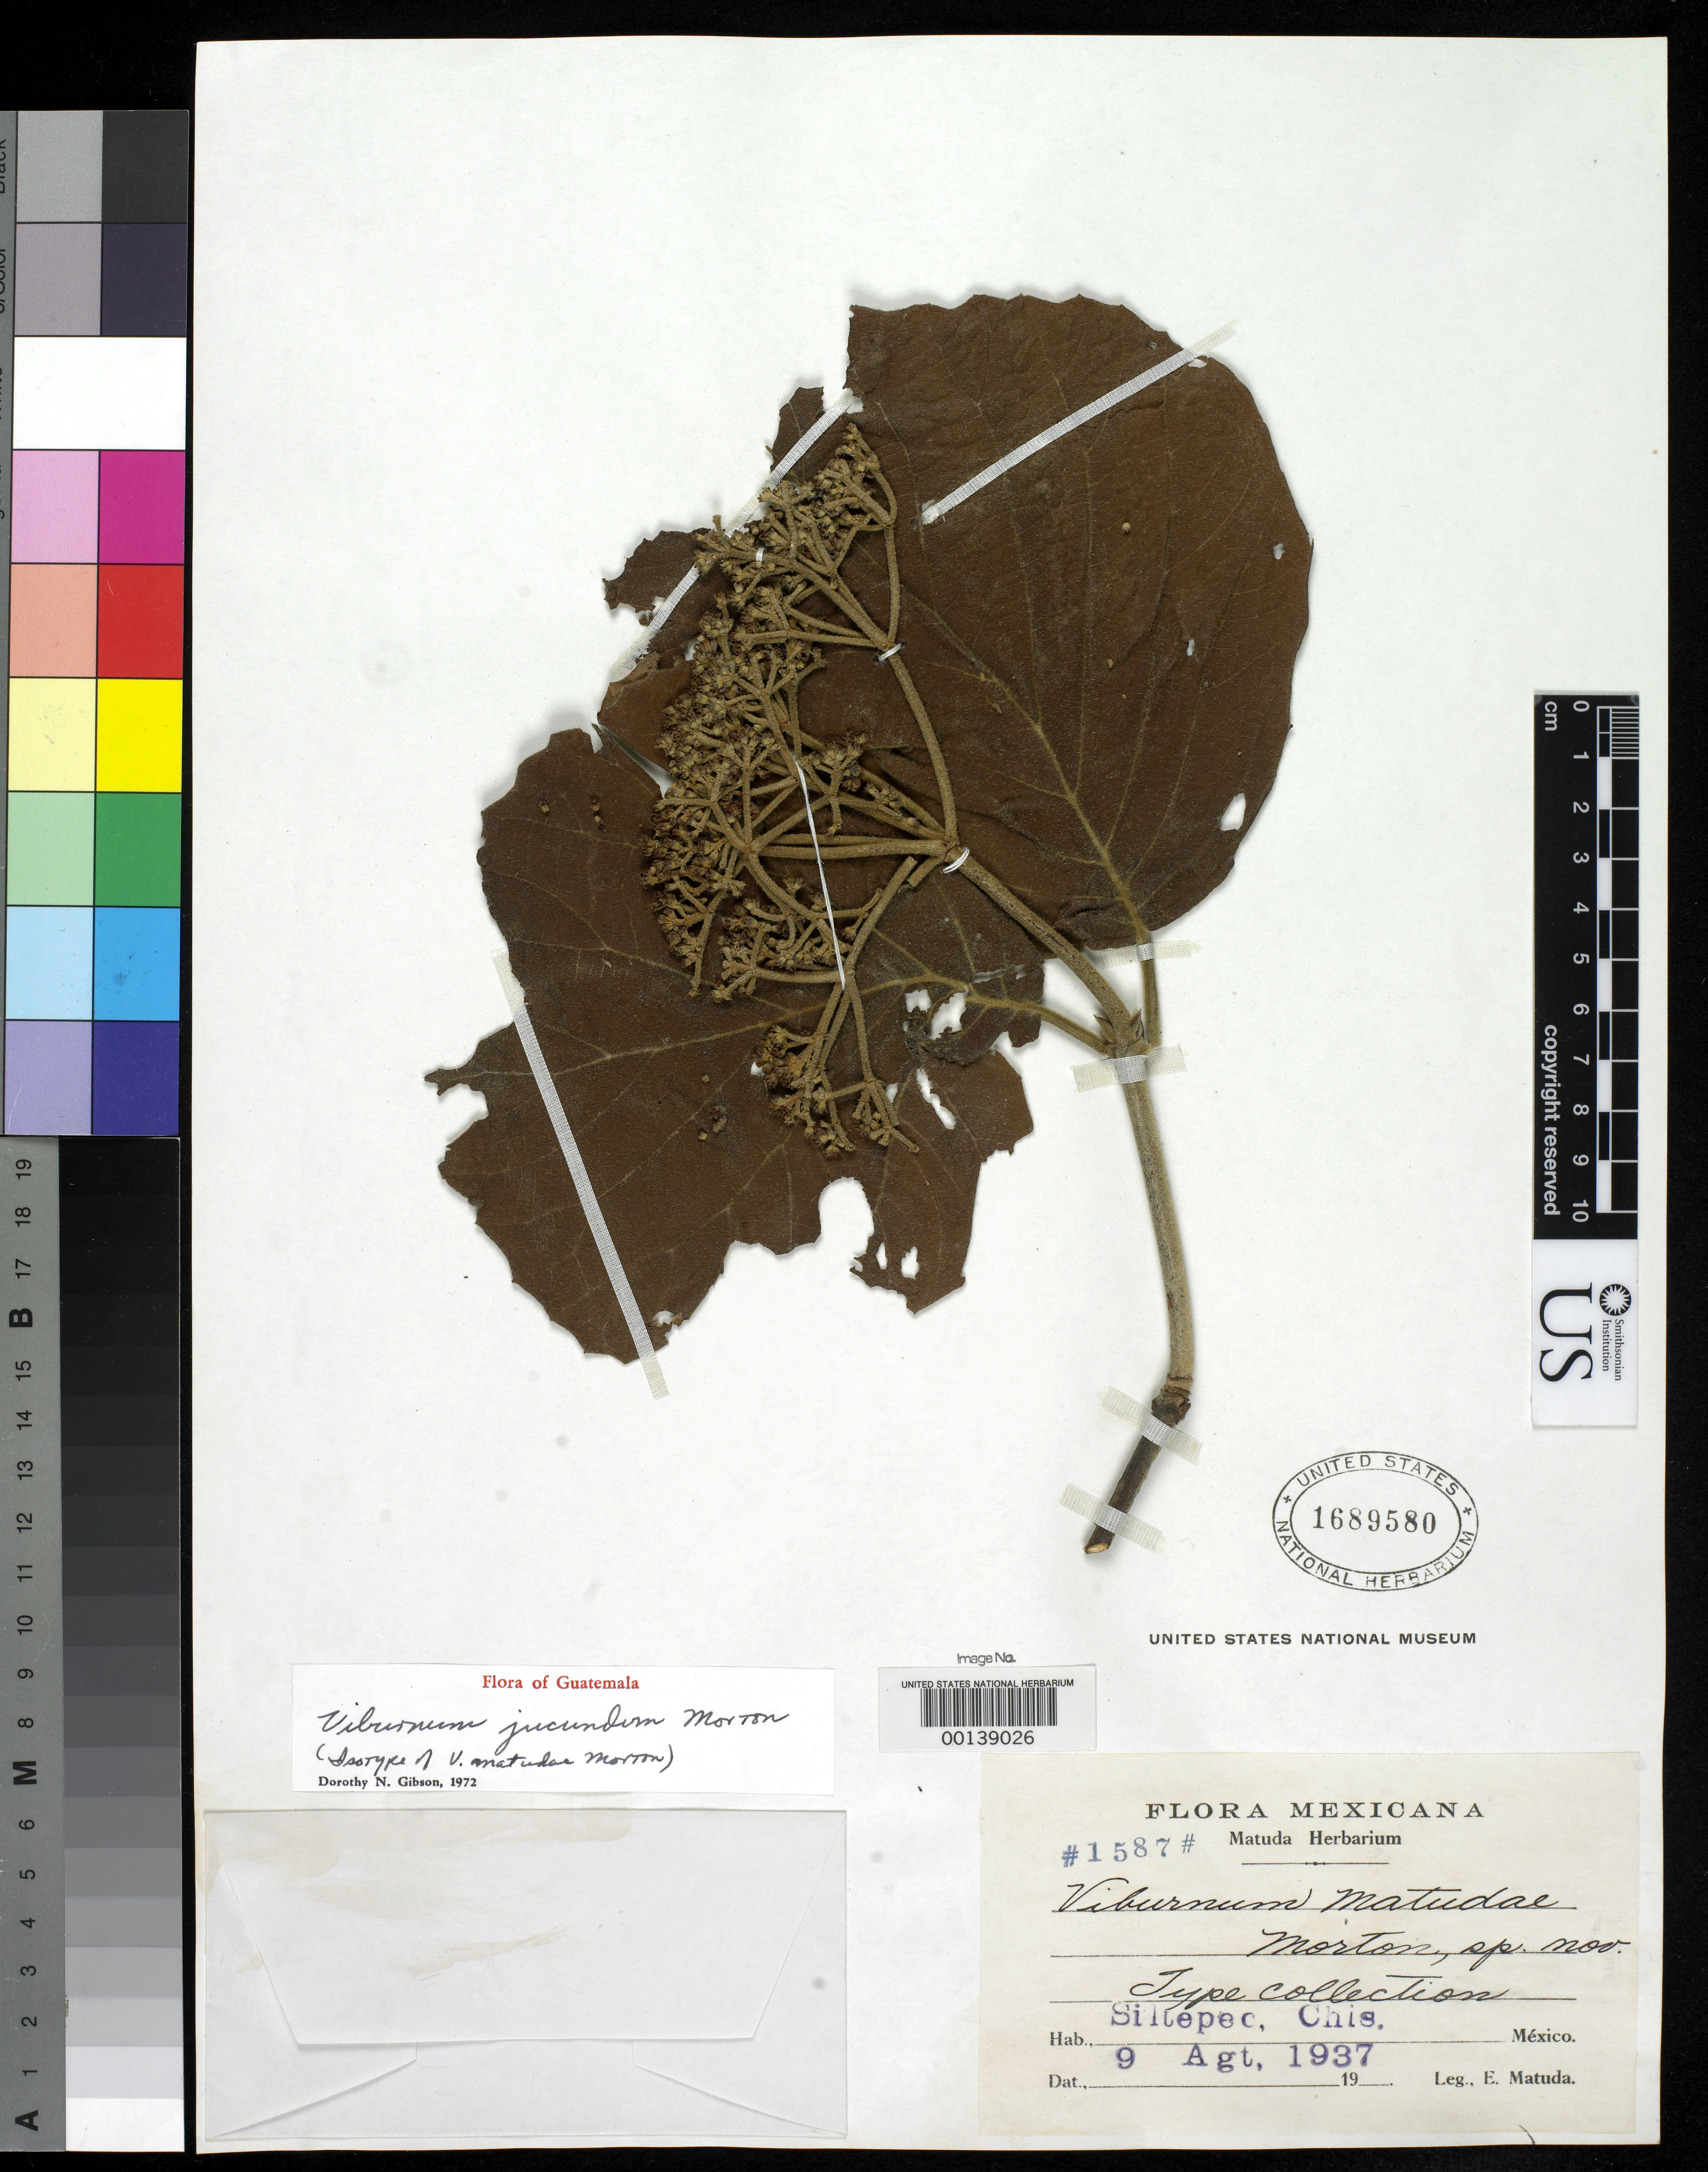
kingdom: Plantae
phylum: Tracheophyta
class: Magnoliopsida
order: Dipsacales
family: Viburnaceae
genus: Viburnum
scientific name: Viburnum matudae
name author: C.V. Morton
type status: Isotype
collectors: E. Matuda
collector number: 1587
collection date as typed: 09 Aug 1937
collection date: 1937-08-09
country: Mexico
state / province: Chiapas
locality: Siltepec.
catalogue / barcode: US 1689580